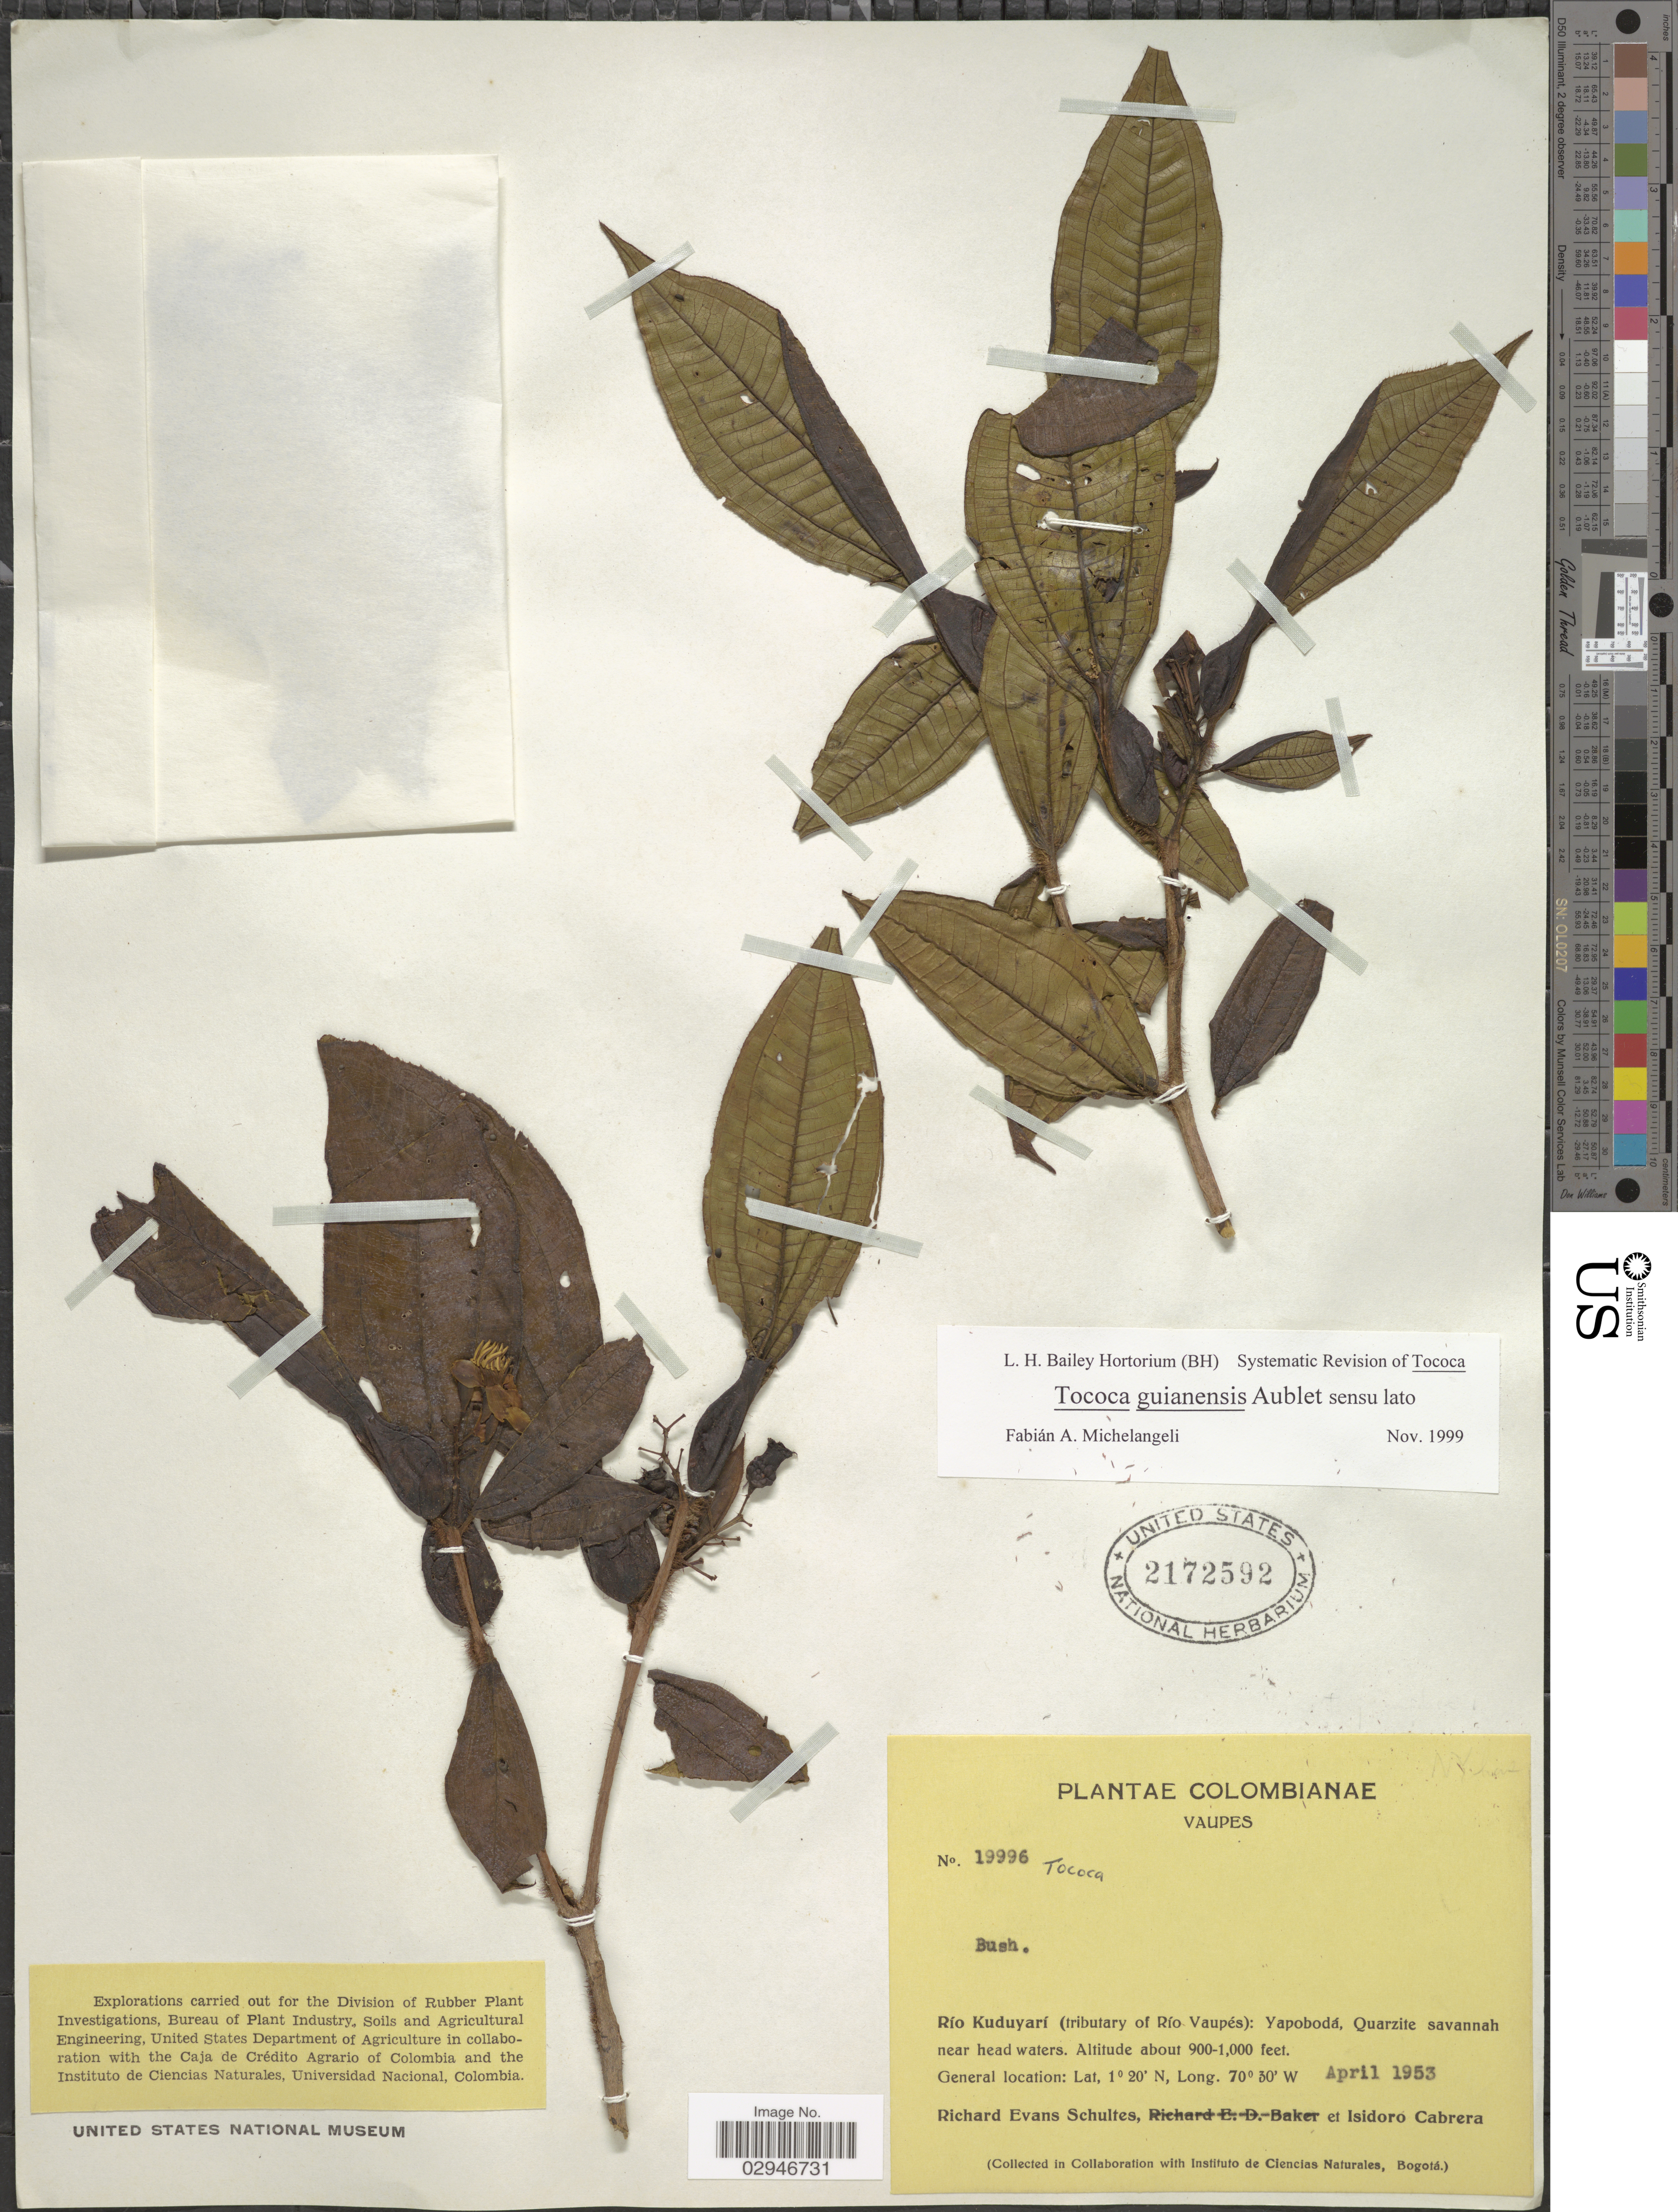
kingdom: Plantae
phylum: Tracheophyta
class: Magnoliopsida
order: Myrtales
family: Melastomataceae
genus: Tococa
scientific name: Tococa guianensis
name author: Aubl.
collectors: R. E. Schultes & I. Cabrera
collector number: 19996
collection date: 1953-04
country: Colombia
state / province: Vaupés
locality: Vaupes. Río Kuduyarí (tributary of Río Vaupés): Yapobodá, Quarzite savannah near head waters.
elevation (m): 274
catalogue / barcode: US 2172592